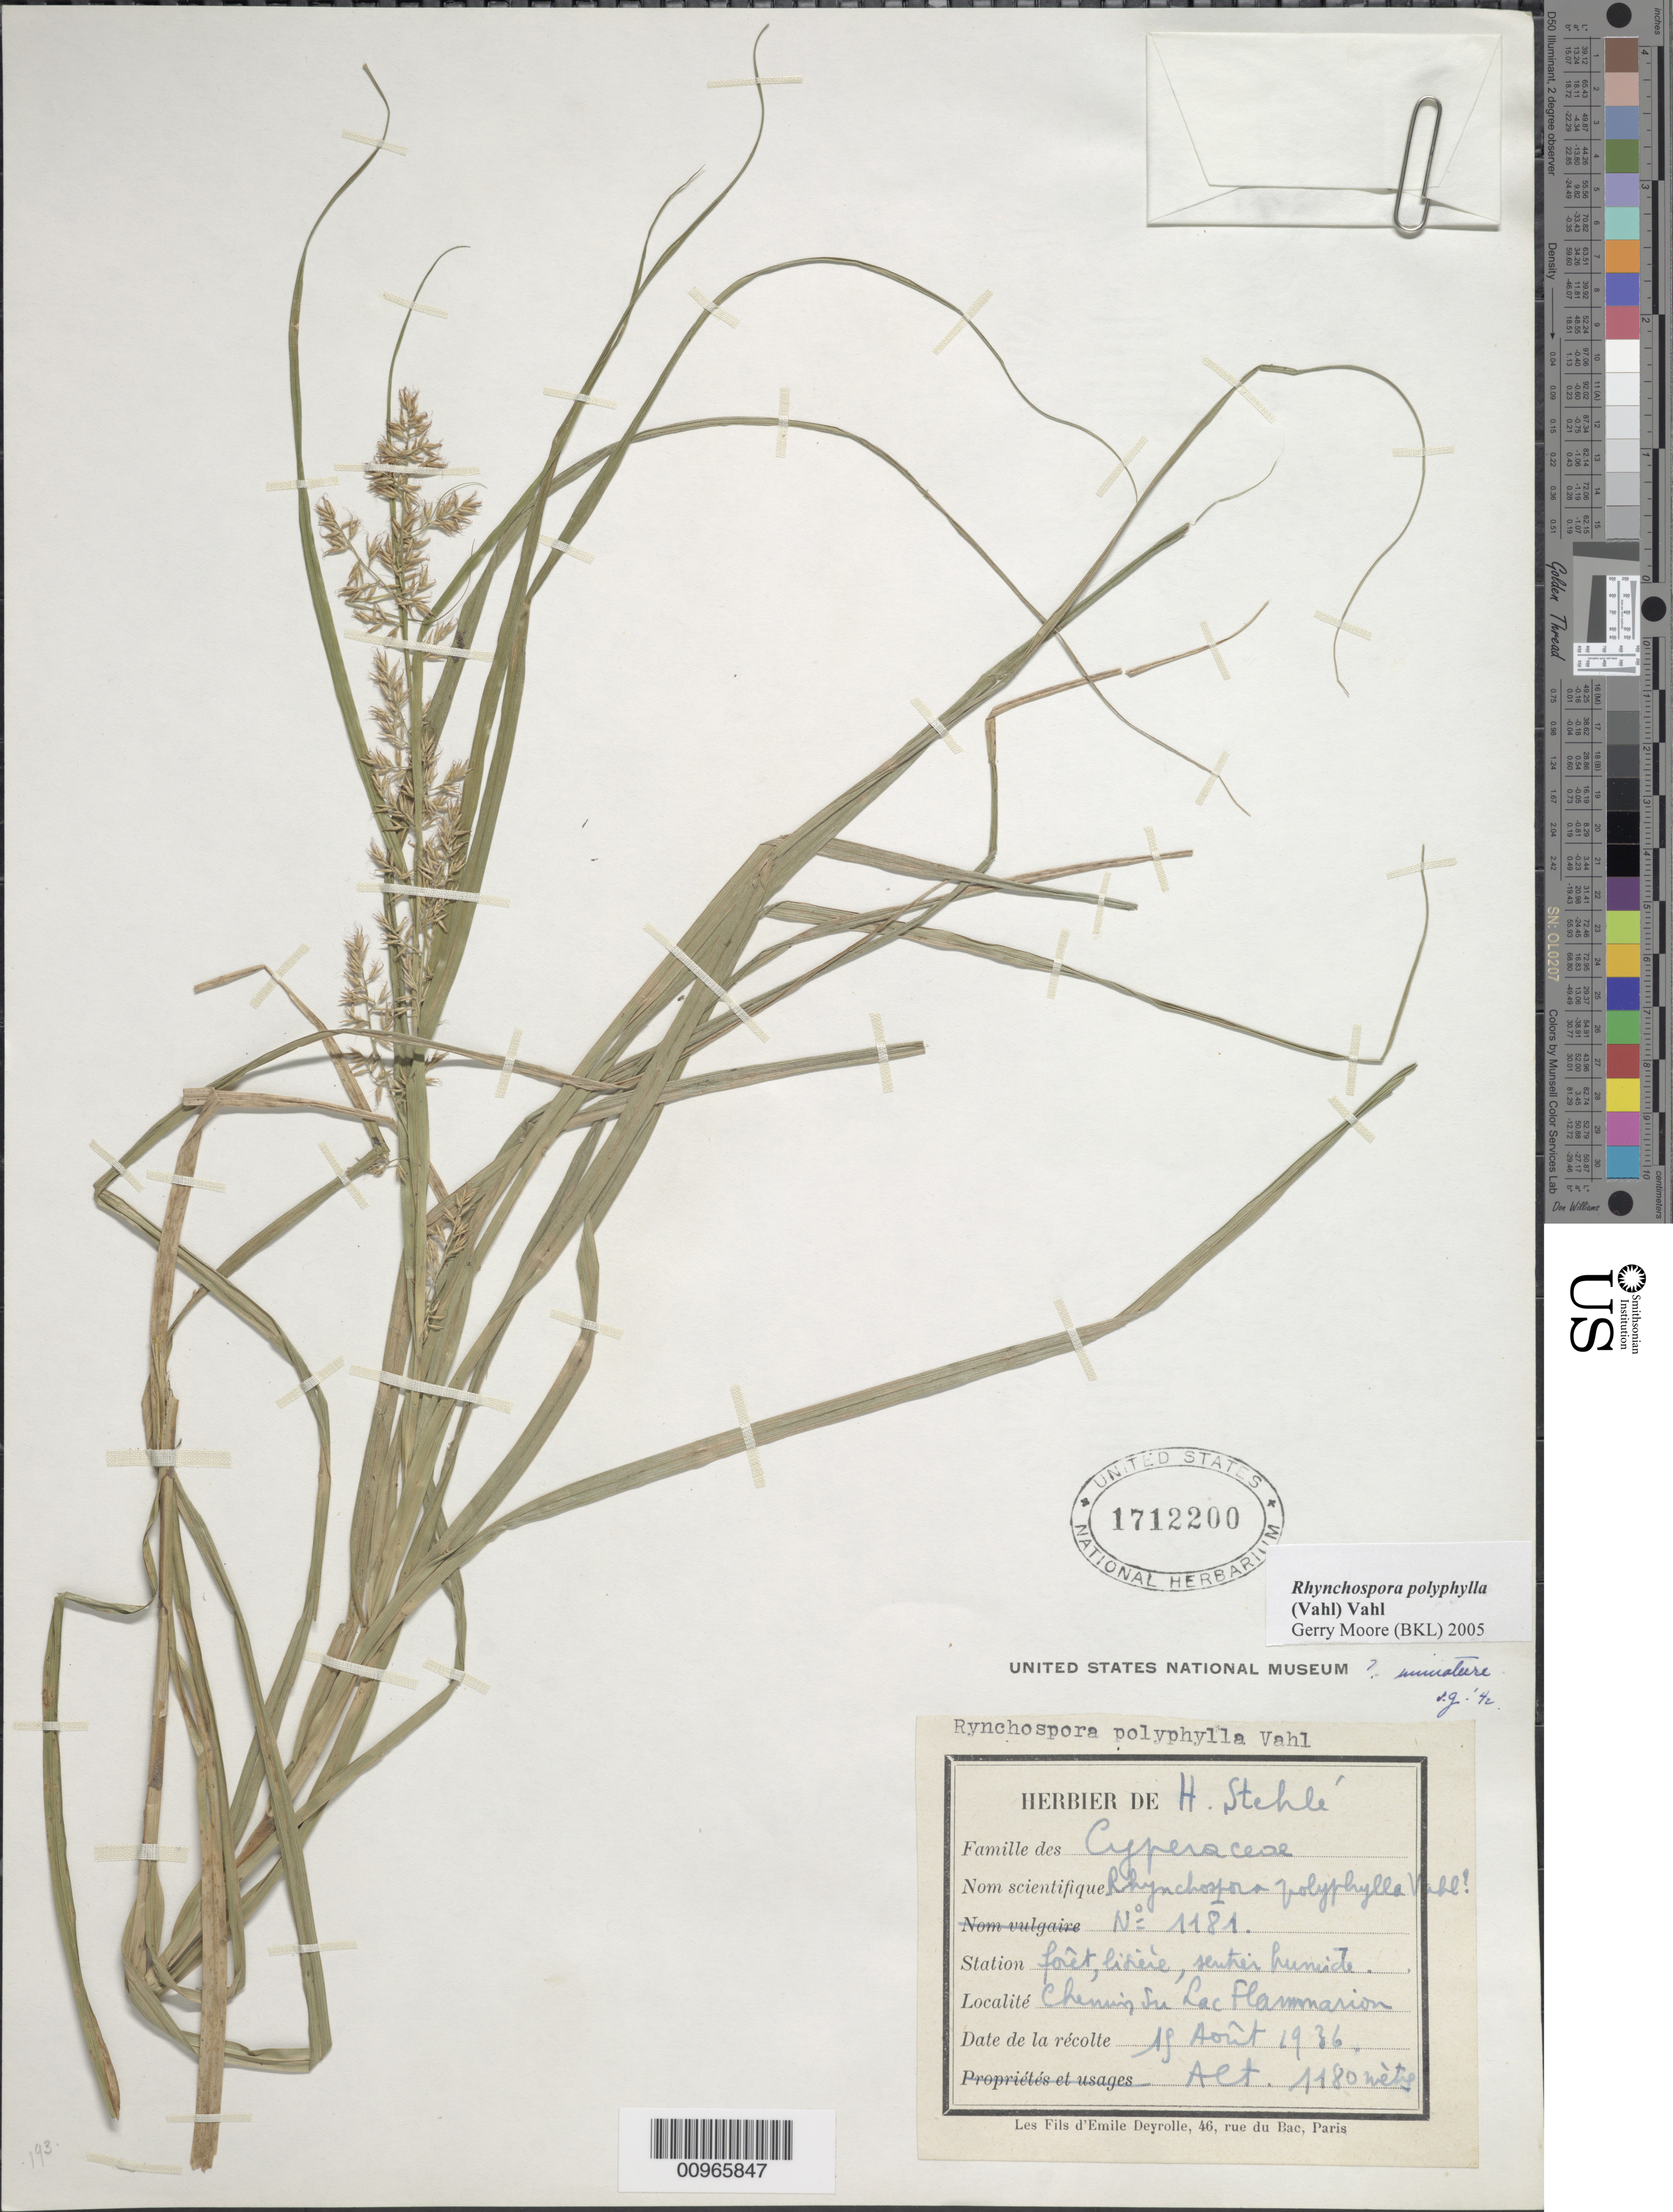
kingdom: Plantae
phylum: Tracheophyta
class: Liliopsida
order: Poales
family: Cyperaceae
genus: Rhynchospora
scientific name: Rhynchospora polyphylla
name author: (Vahl) Vahl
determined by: Moore, G.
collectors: H. Stehlé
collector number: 1181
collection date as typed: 15 Aug 1936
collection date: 1936-08-15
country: Guadeloupe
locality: "Chemin Su Lac Flammarion"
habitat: "forêt, litière, sentrer humide"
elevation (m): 1180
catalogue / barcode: US 1712200